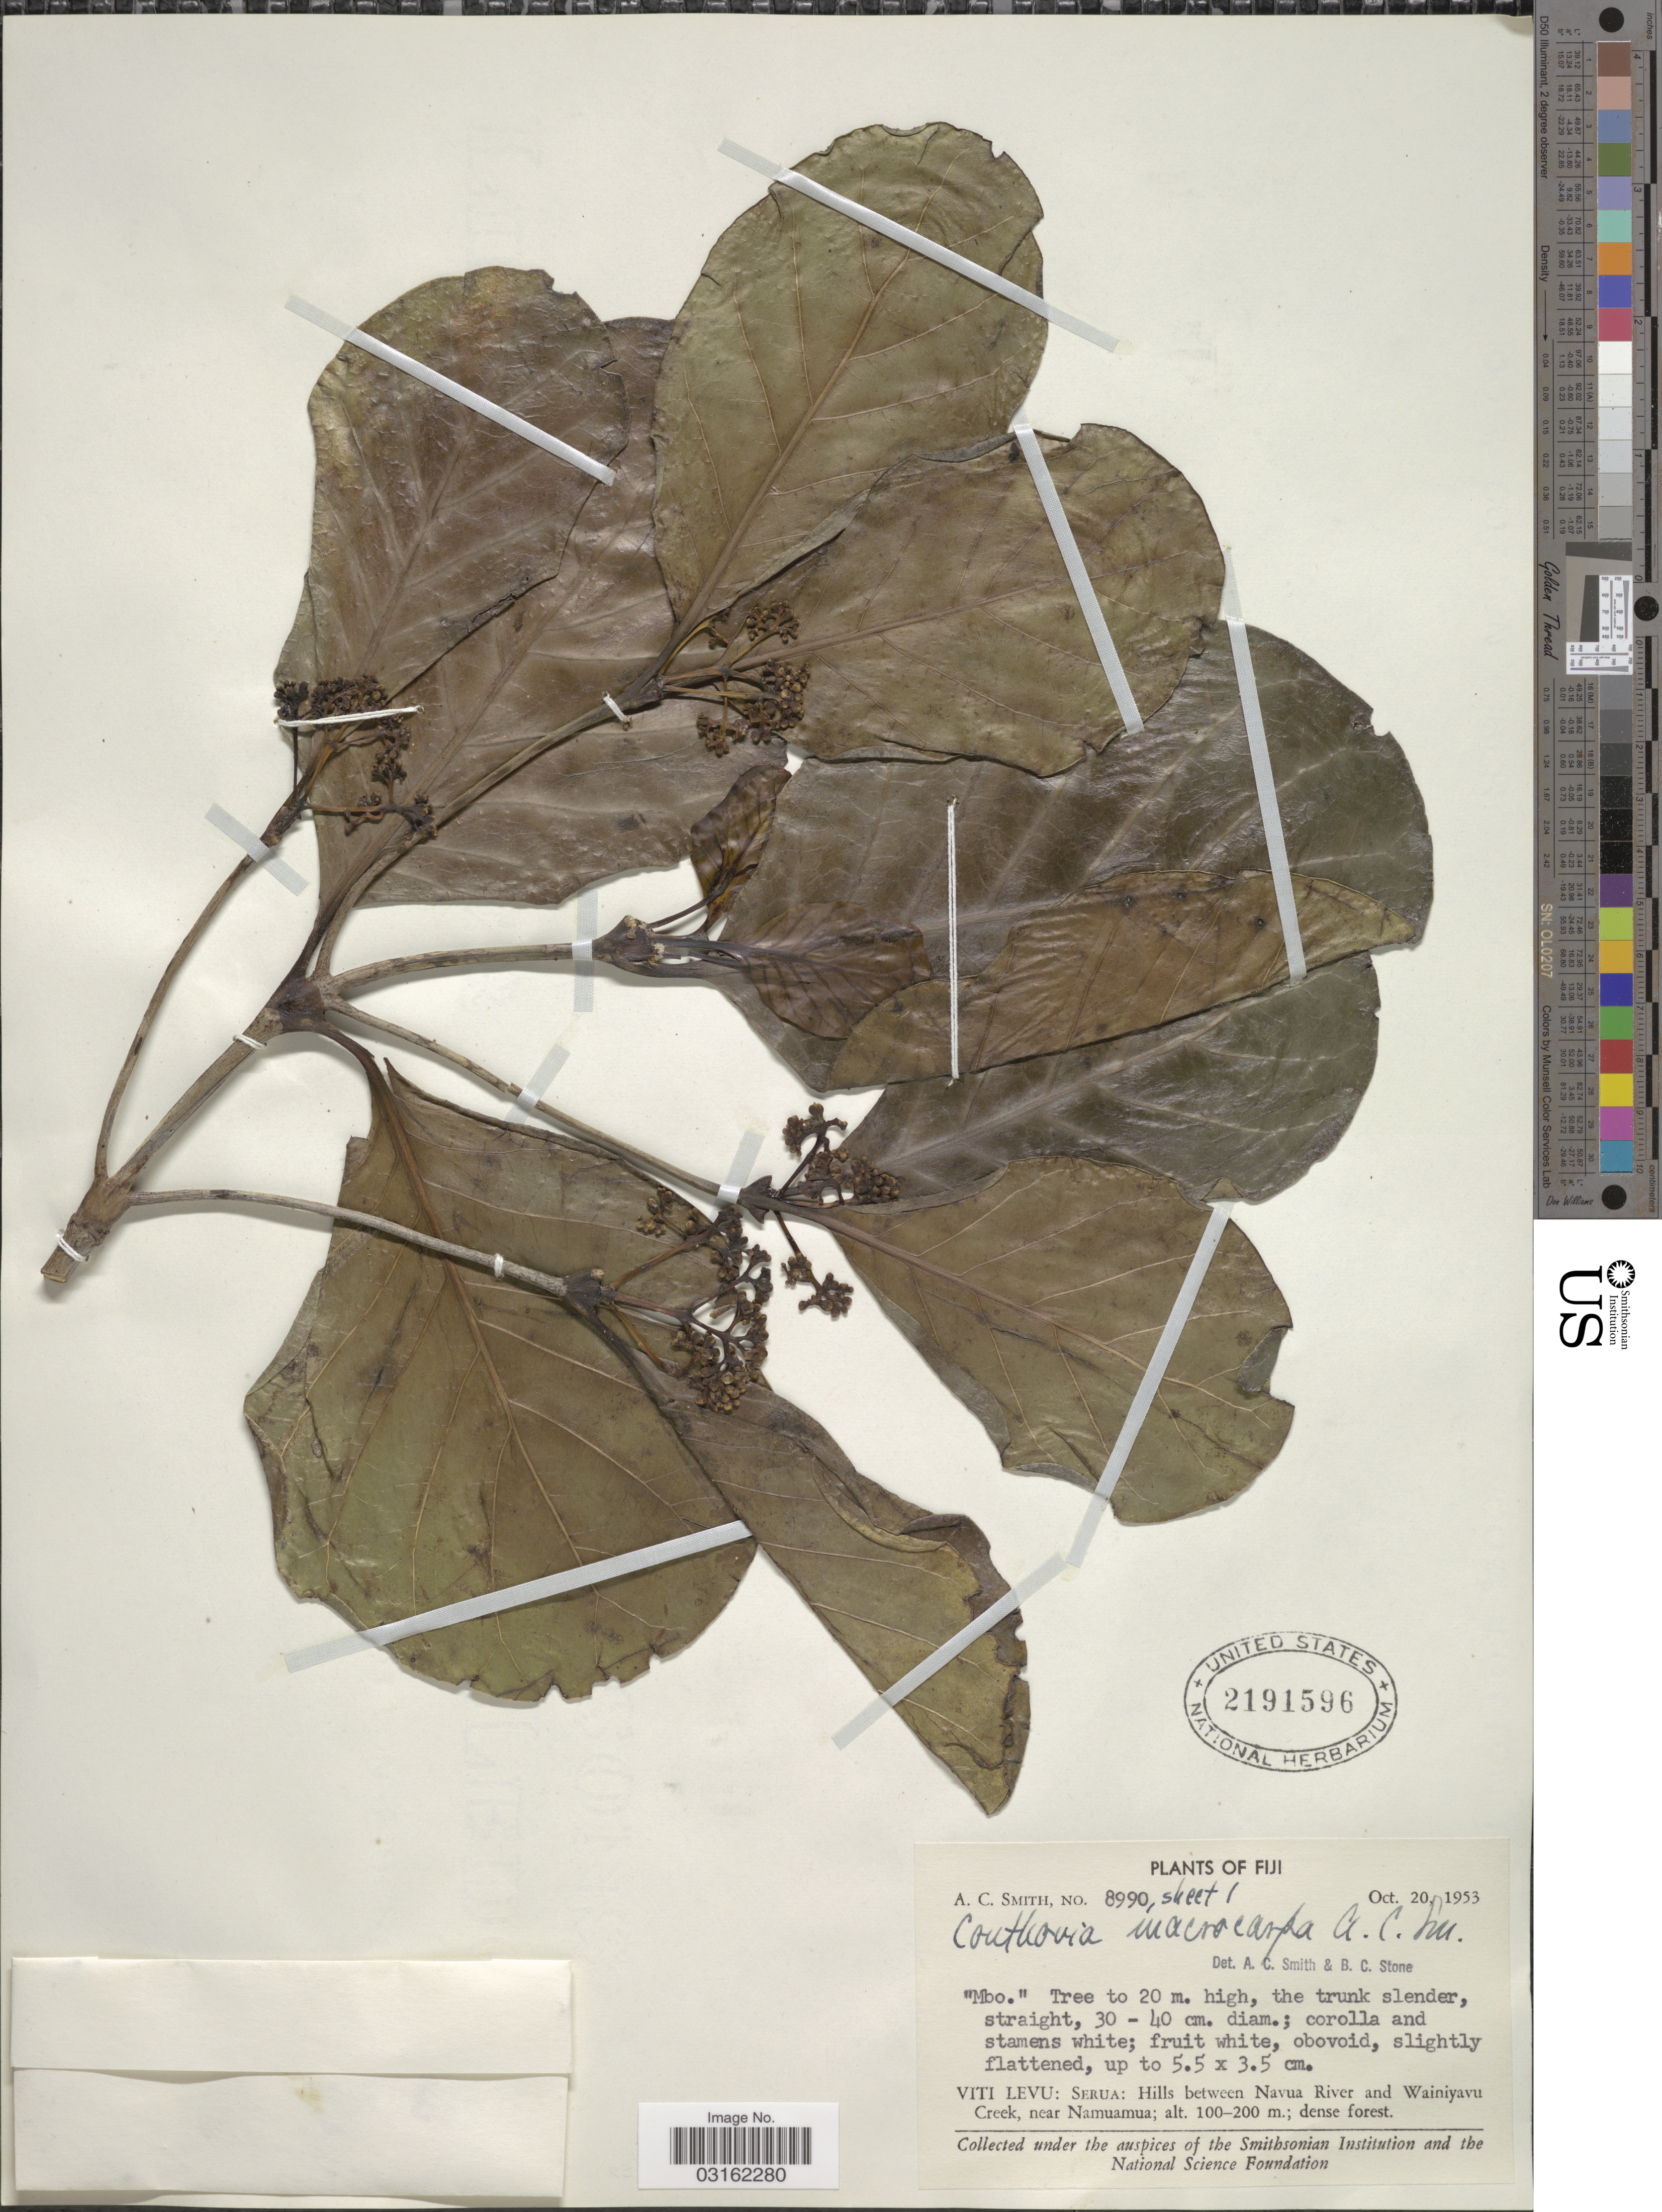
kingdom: Plantae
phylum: Tracheophyta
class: Magnoliopsida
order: Gentianales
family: Loganiaceae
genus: Neuburgia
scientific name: Neuburgia macroloba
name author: (A.C. Sm.) A.C. Sm.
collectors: A. C. Smith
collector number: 8990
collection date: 1953-10-20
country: Fiji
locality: Viti Levu: Serua: Hills between Navua River and Wainiyavu Creek, near Namuamua.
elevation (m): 100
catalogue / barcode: US 2191596